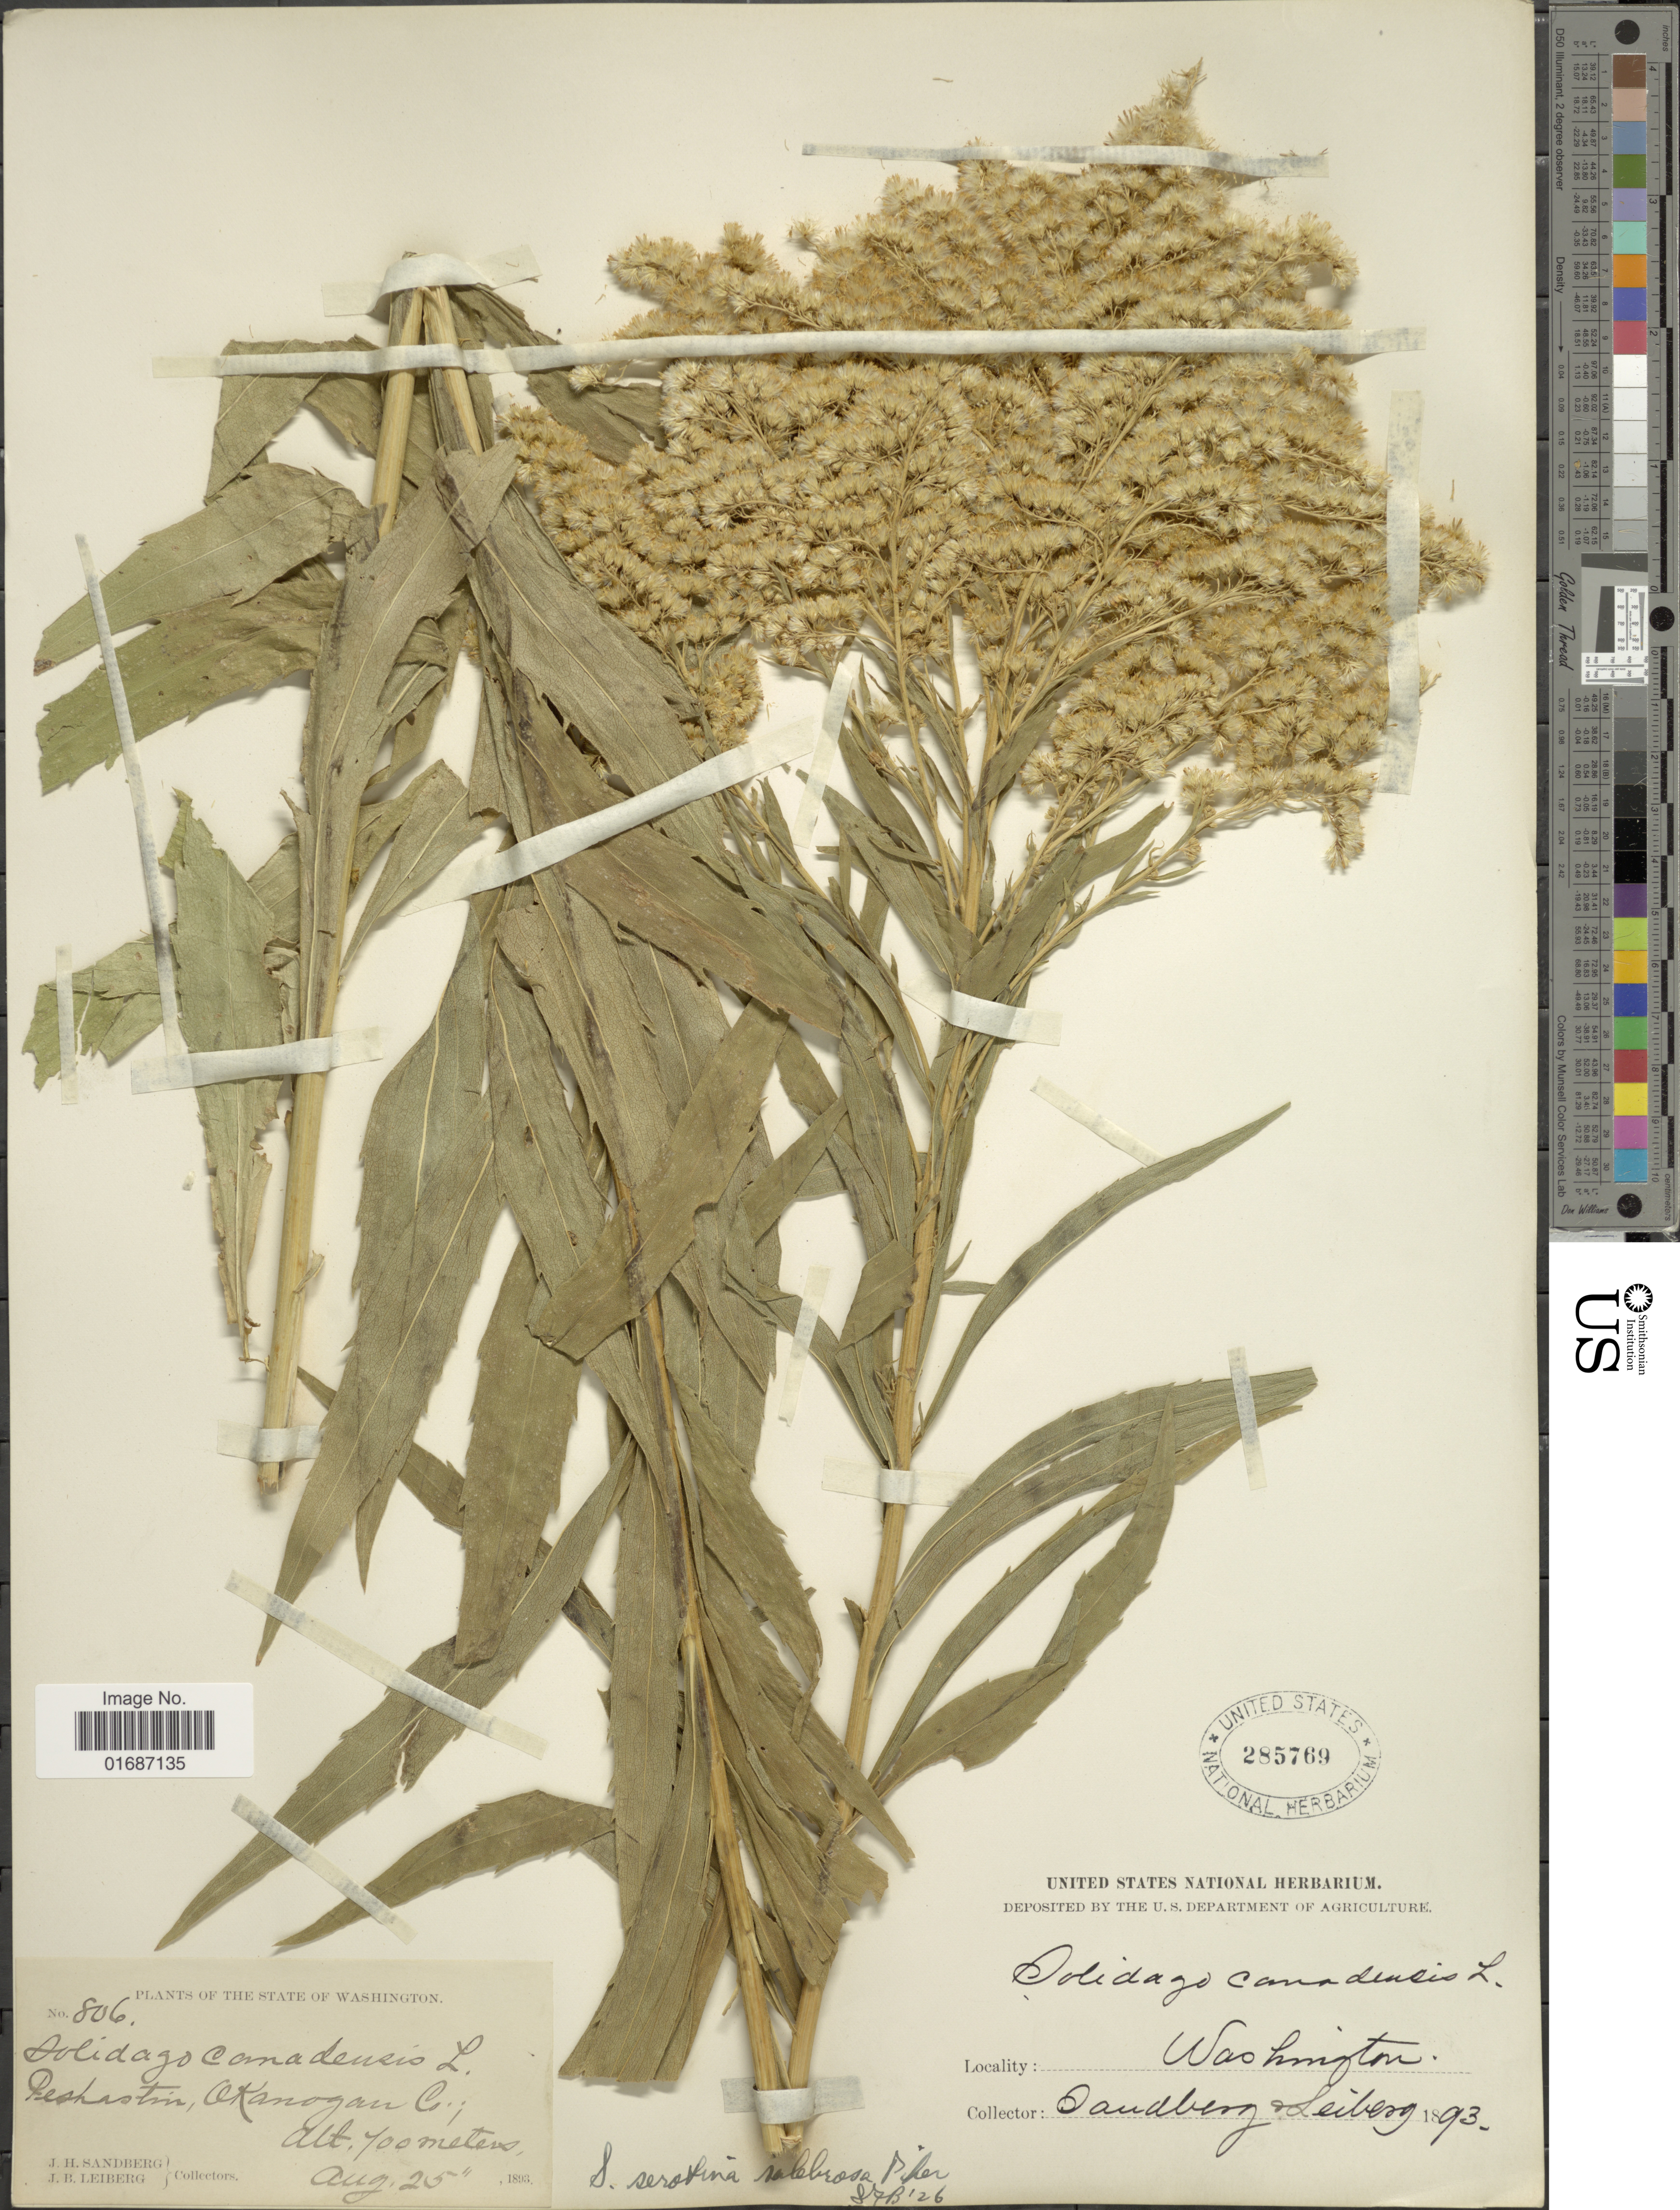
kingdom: Plantae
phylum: Tracheophyta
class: Magnoliopsida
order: Asterales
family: Asteraceae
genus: Solidago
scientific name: Solidago gigantea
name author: Aiton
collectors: J. H. Sandberg & J. B. Leiberg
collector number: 806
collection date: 1893-08-25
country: United States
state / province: Washington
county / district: Okanogan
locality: Peshastin, Okanogan Co.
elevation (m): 700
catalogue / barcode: US 285769